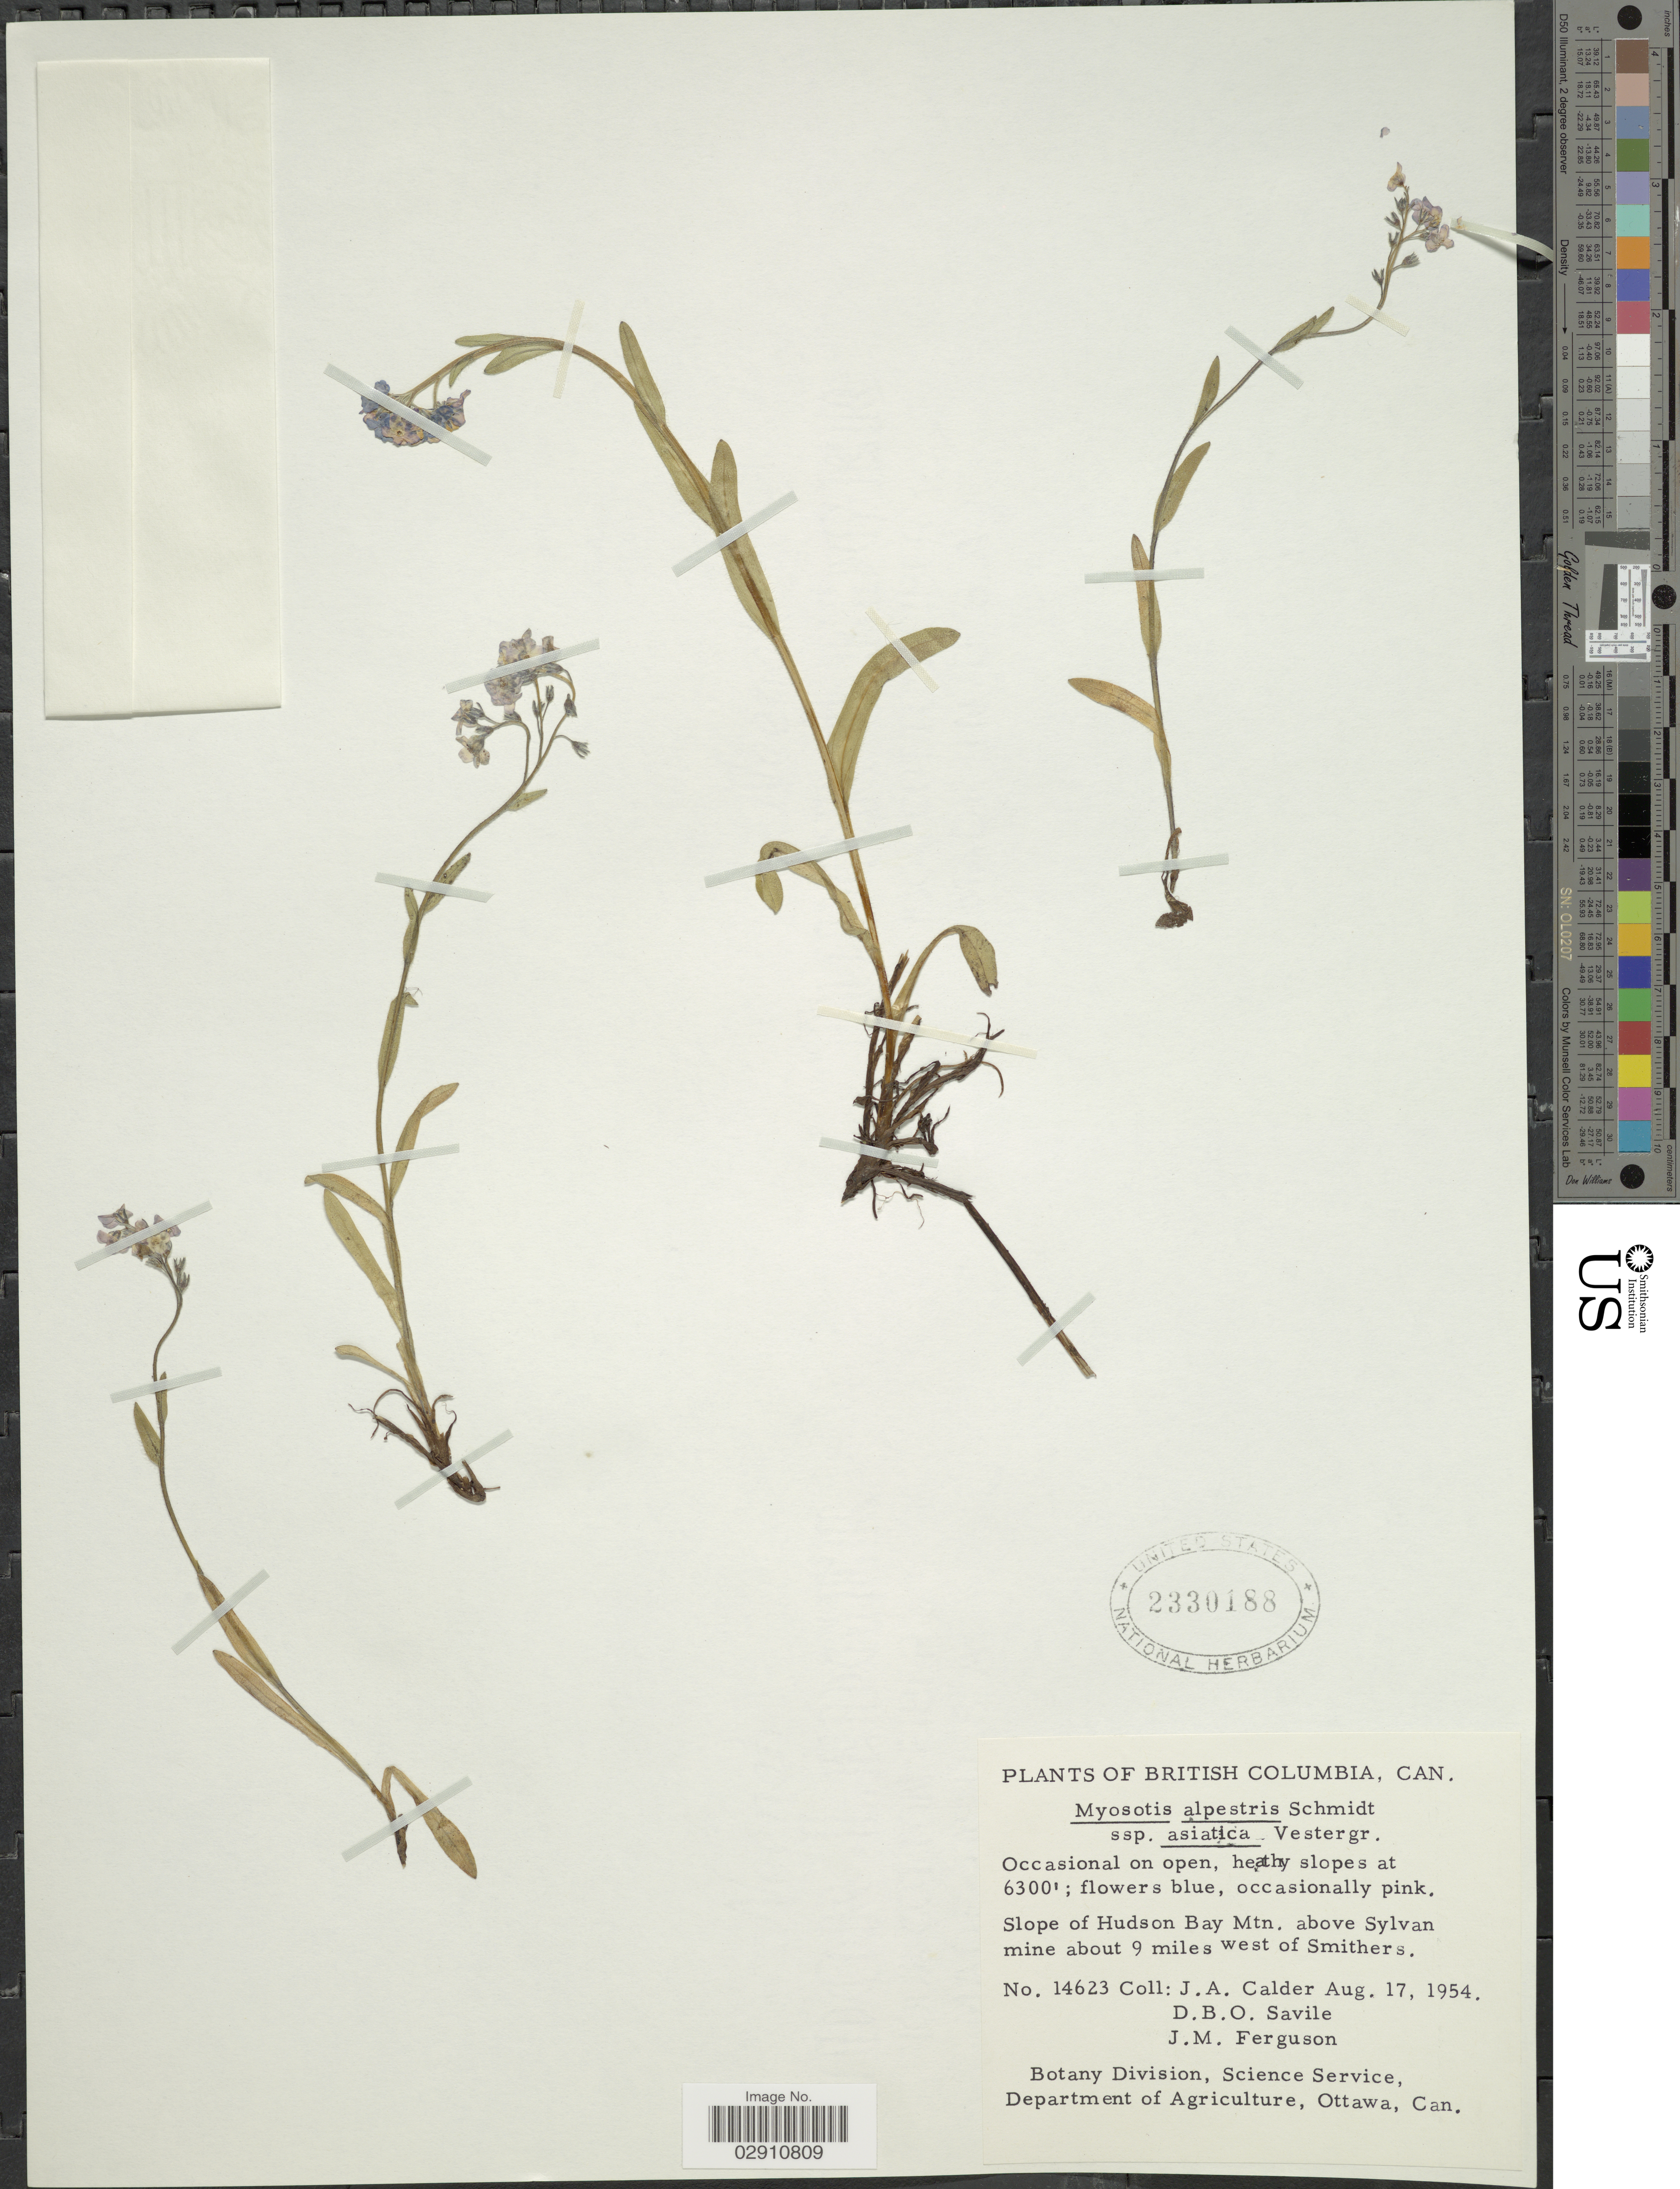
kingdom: Plantae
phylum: Tracheophyta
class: Magnoliopsida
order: Boraginales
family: Boraginaceae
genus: Myosotis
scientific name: Myosotis alpestris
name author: F.W. Schmidt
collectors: J. A. Calder, D. Savile & J. M. Ferguson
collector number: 14623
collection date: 1954-08-17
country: Canada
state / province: British Columbia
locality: Slope of Hudson Bay Mtn. above Sylvan mine about 9 miles west of Smithers.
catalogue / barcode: US 2330188